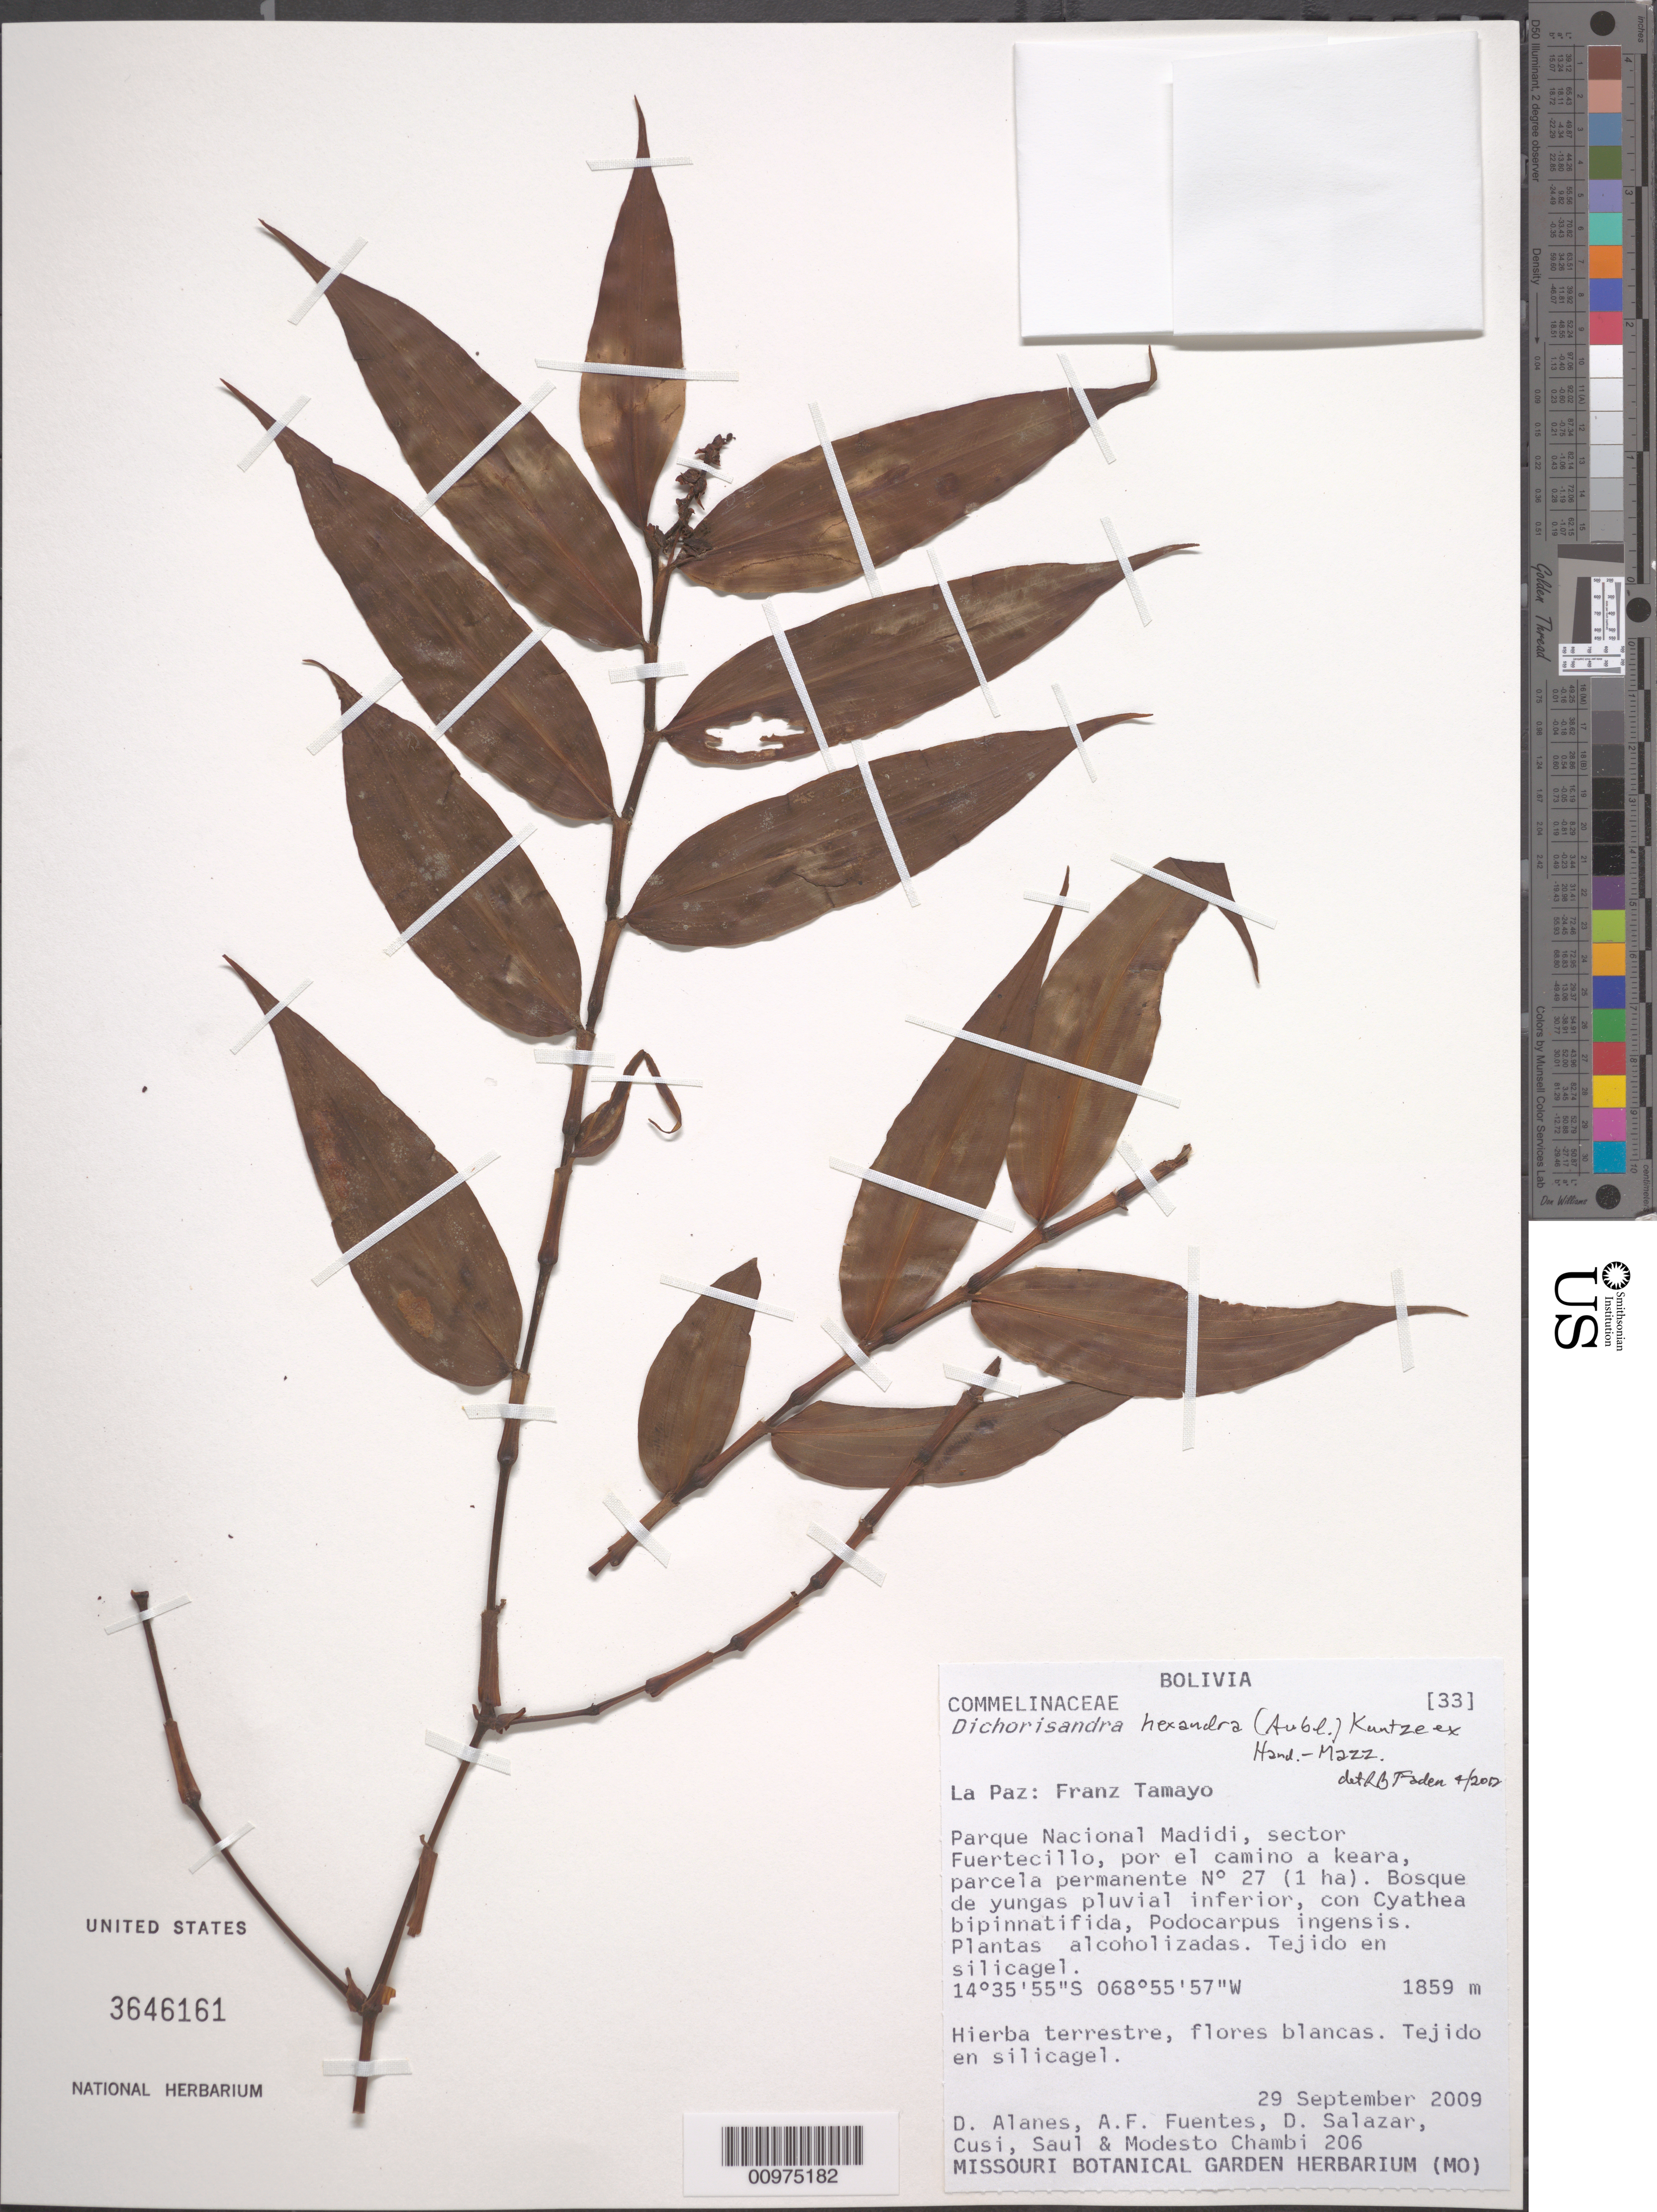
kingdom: Plantae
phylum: Tracheophyta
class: Liliopsida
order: Commelinales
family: Commelinaceae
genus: Dichorisandra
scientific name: Dichorisandra hexandra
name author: (Aubl.) Standl.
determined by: Faden, Robert B., (US), Smithsonian Institution - National Museum of Natural History (UNITED STATES)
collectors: D. Alanes, A. F. Fuentes, D. Salazar, S. Cusi & M. Chambi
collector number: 206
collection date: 2009-09-29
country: Bolivia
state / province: La Paz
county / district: Franz Tamayo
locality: Parque Nacional Madidi, sector Fuertecillo, por el camino a keara, parcela permanente No. 27 (1 ha). Bosque de yungas pluvial inferior, con Cyathea bipinnatifida, Podocarpus ingensis. Plantas alcoholizadas. Tejido en silicagel.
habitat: Bosque de yungas pluvial inferior, con Cyathea bipinnatifida, Podocarpus ingensis.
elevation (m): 1859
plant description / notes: Plantas alcoholizadas. Tejido en silicagel.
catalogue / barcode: US 3646161